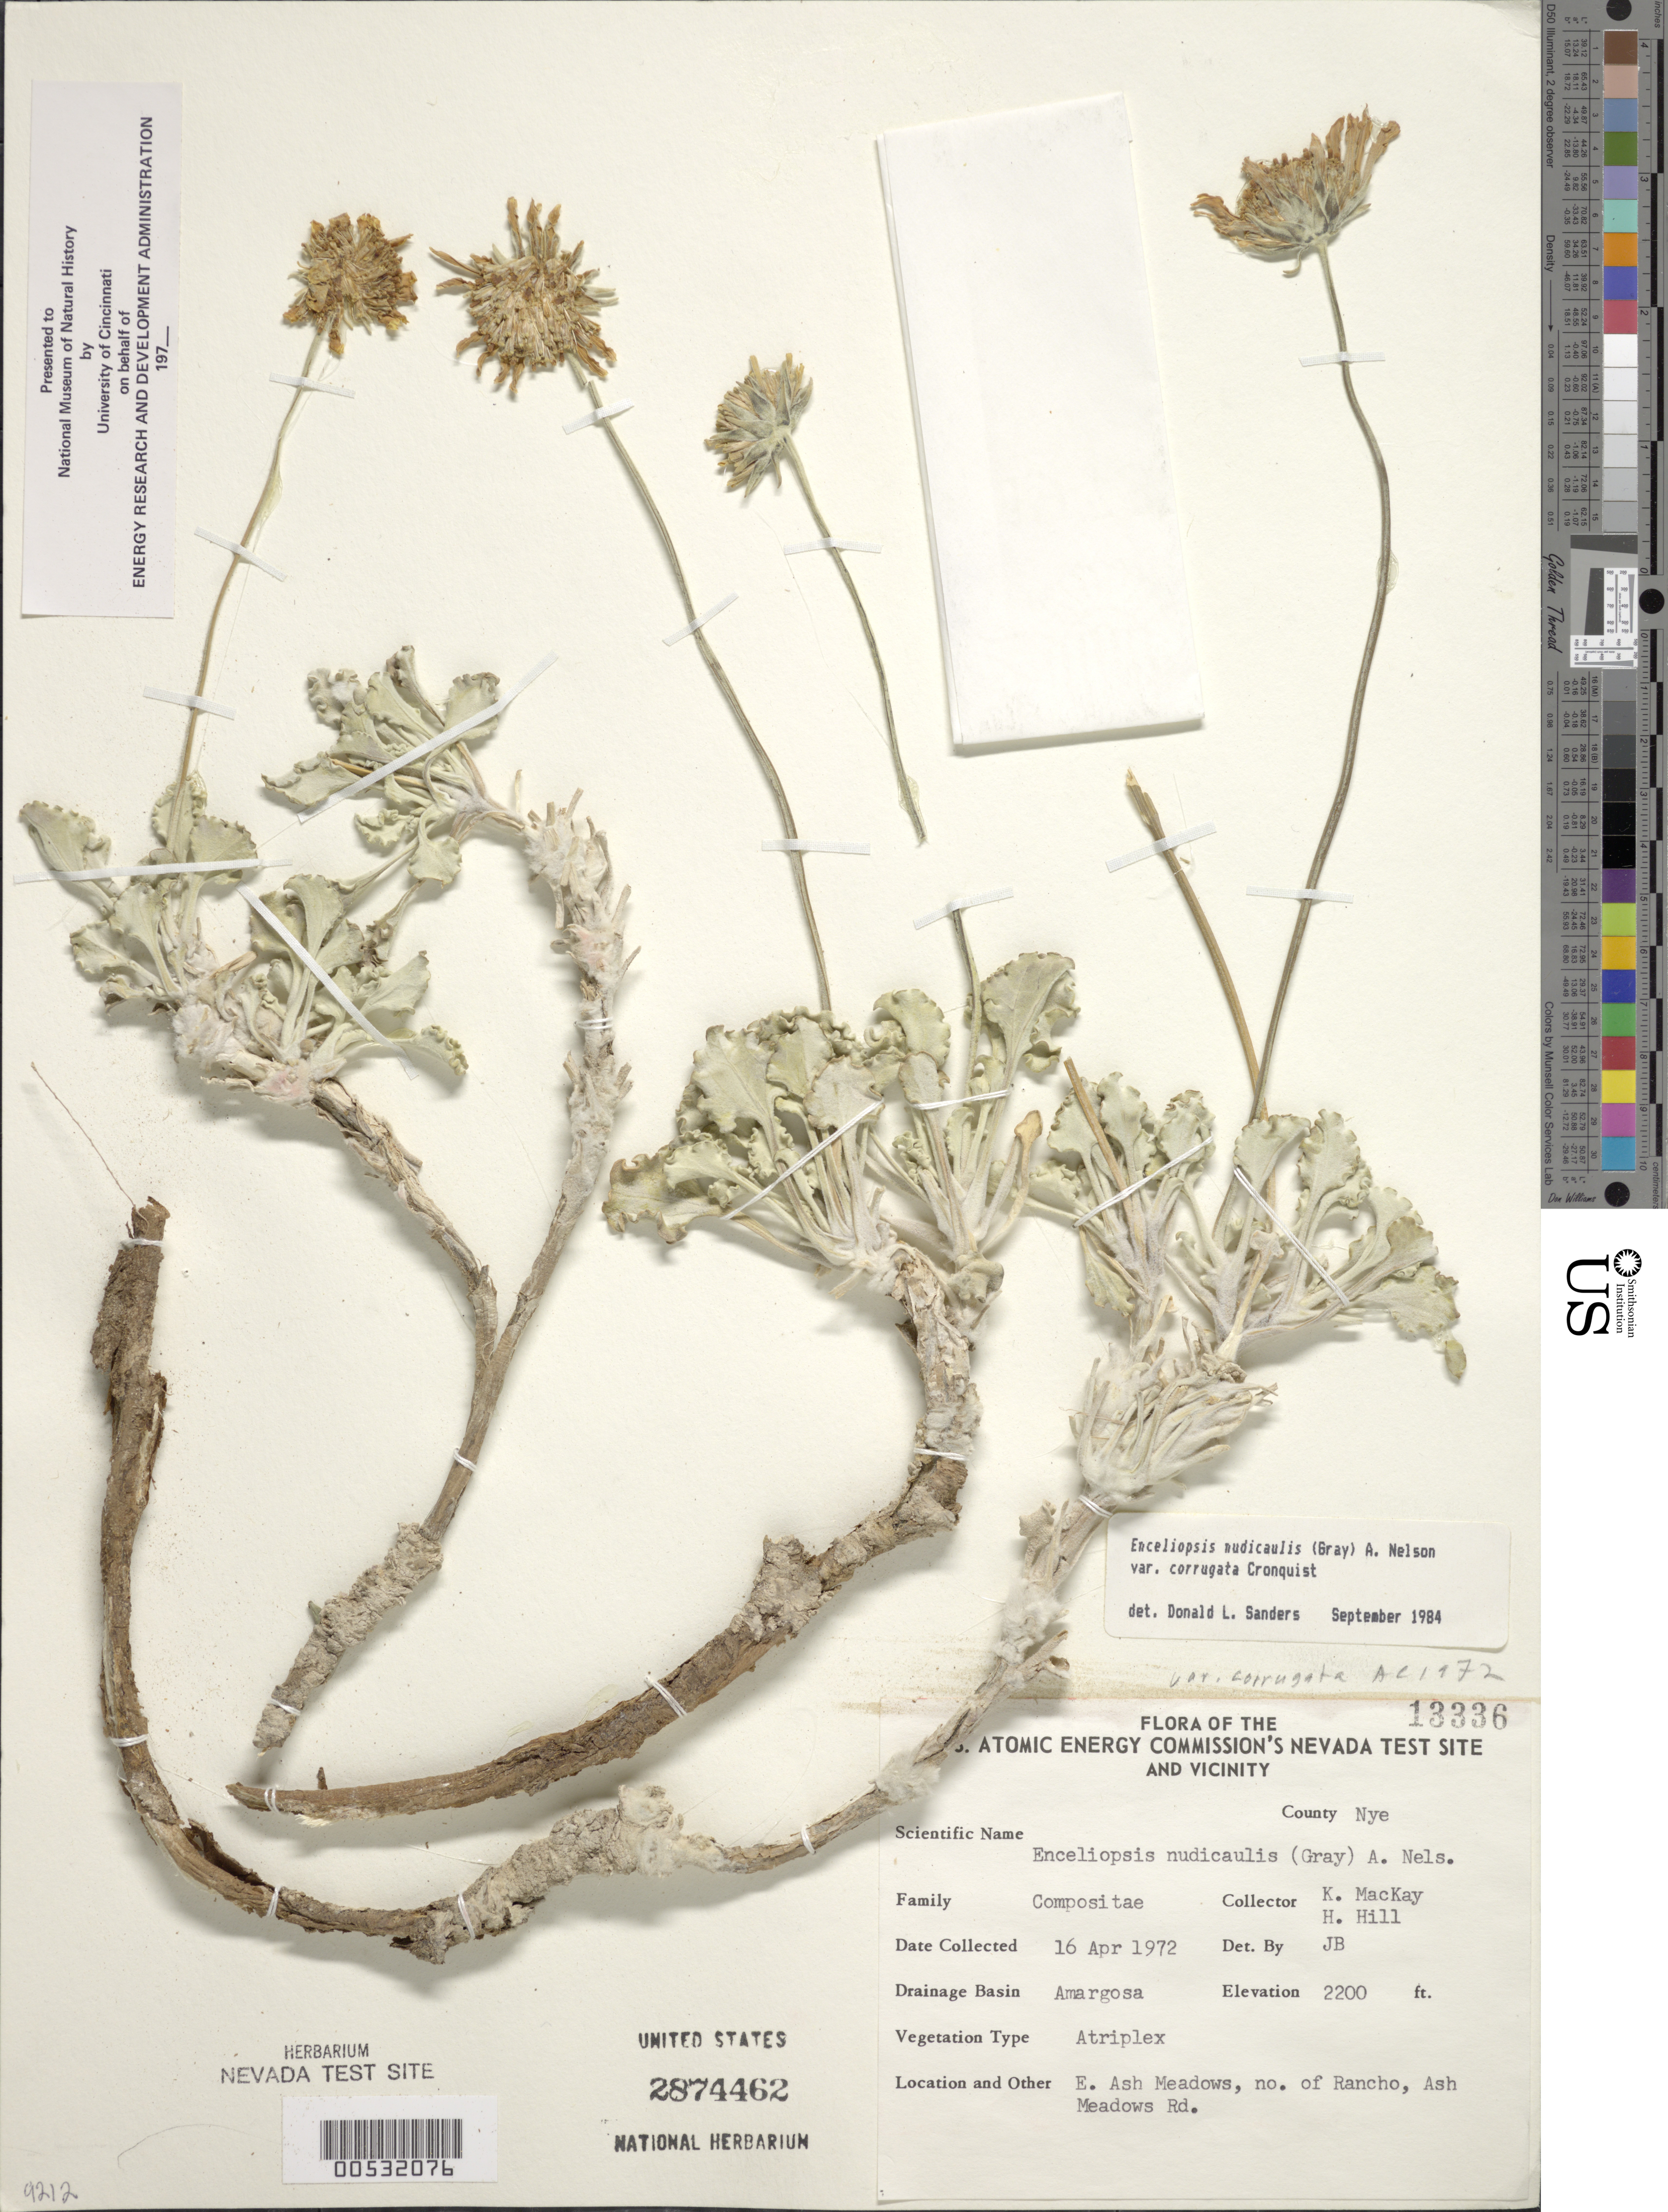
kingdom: Plantae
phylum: Tracheophyta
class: Magnoliopsida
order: Asterales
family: Asteraceae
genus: Enceliopsis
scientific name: Enceliopsis nudicaulis var. corrugata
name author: (A. Gray) A. Nelson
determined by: Sanders, D.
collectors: K. Mackay & H. Hill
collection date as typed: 16 Apr 1972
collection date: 1972-04-16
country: United States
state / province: Nevada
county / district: Nye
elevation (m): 670.5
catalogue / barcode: US 2874462